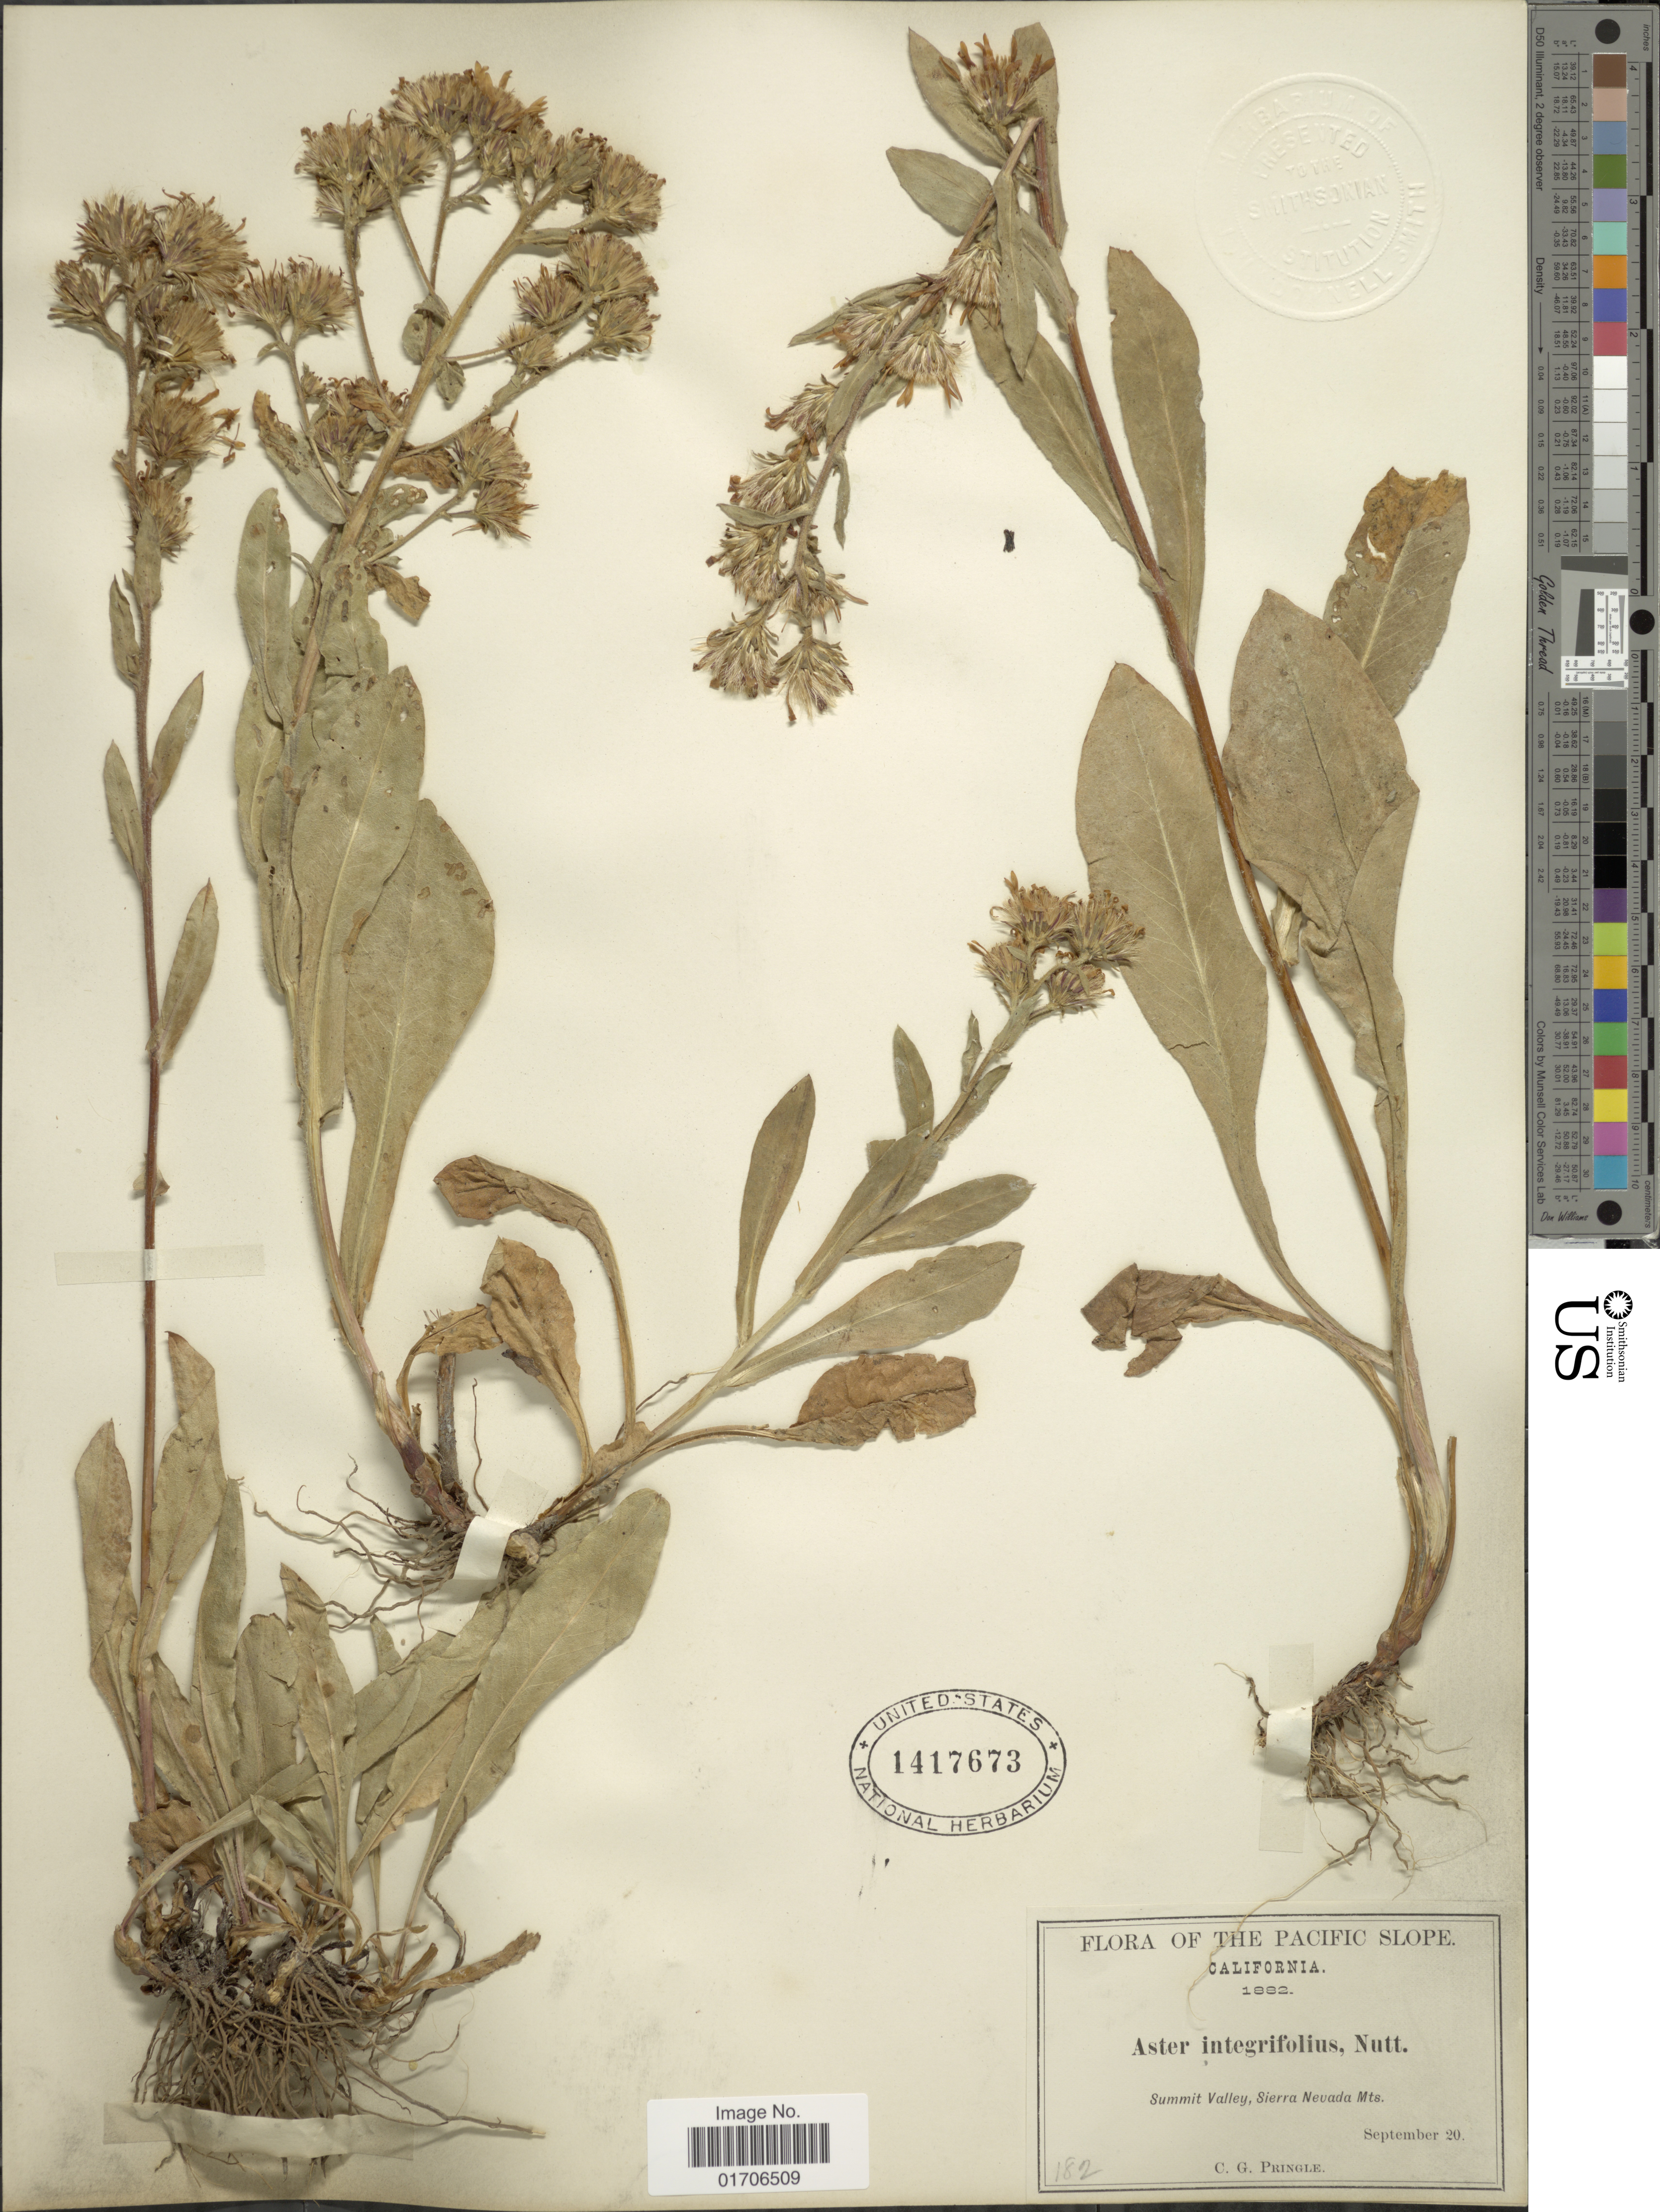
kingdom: Plantae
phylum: Tracheophyta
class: Magnoliopsida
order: Asterales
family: Asteraceae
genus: Eurybia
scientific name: Eurybia integrifolia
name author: (Nutt.) G.L. Nesom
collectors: C. G. Pringle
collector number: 182*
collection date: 1882-09-20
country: United States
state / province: California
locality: Pacific Slope. Summit Valley, Sierra Nevada Mts.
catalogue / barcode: US 1417673